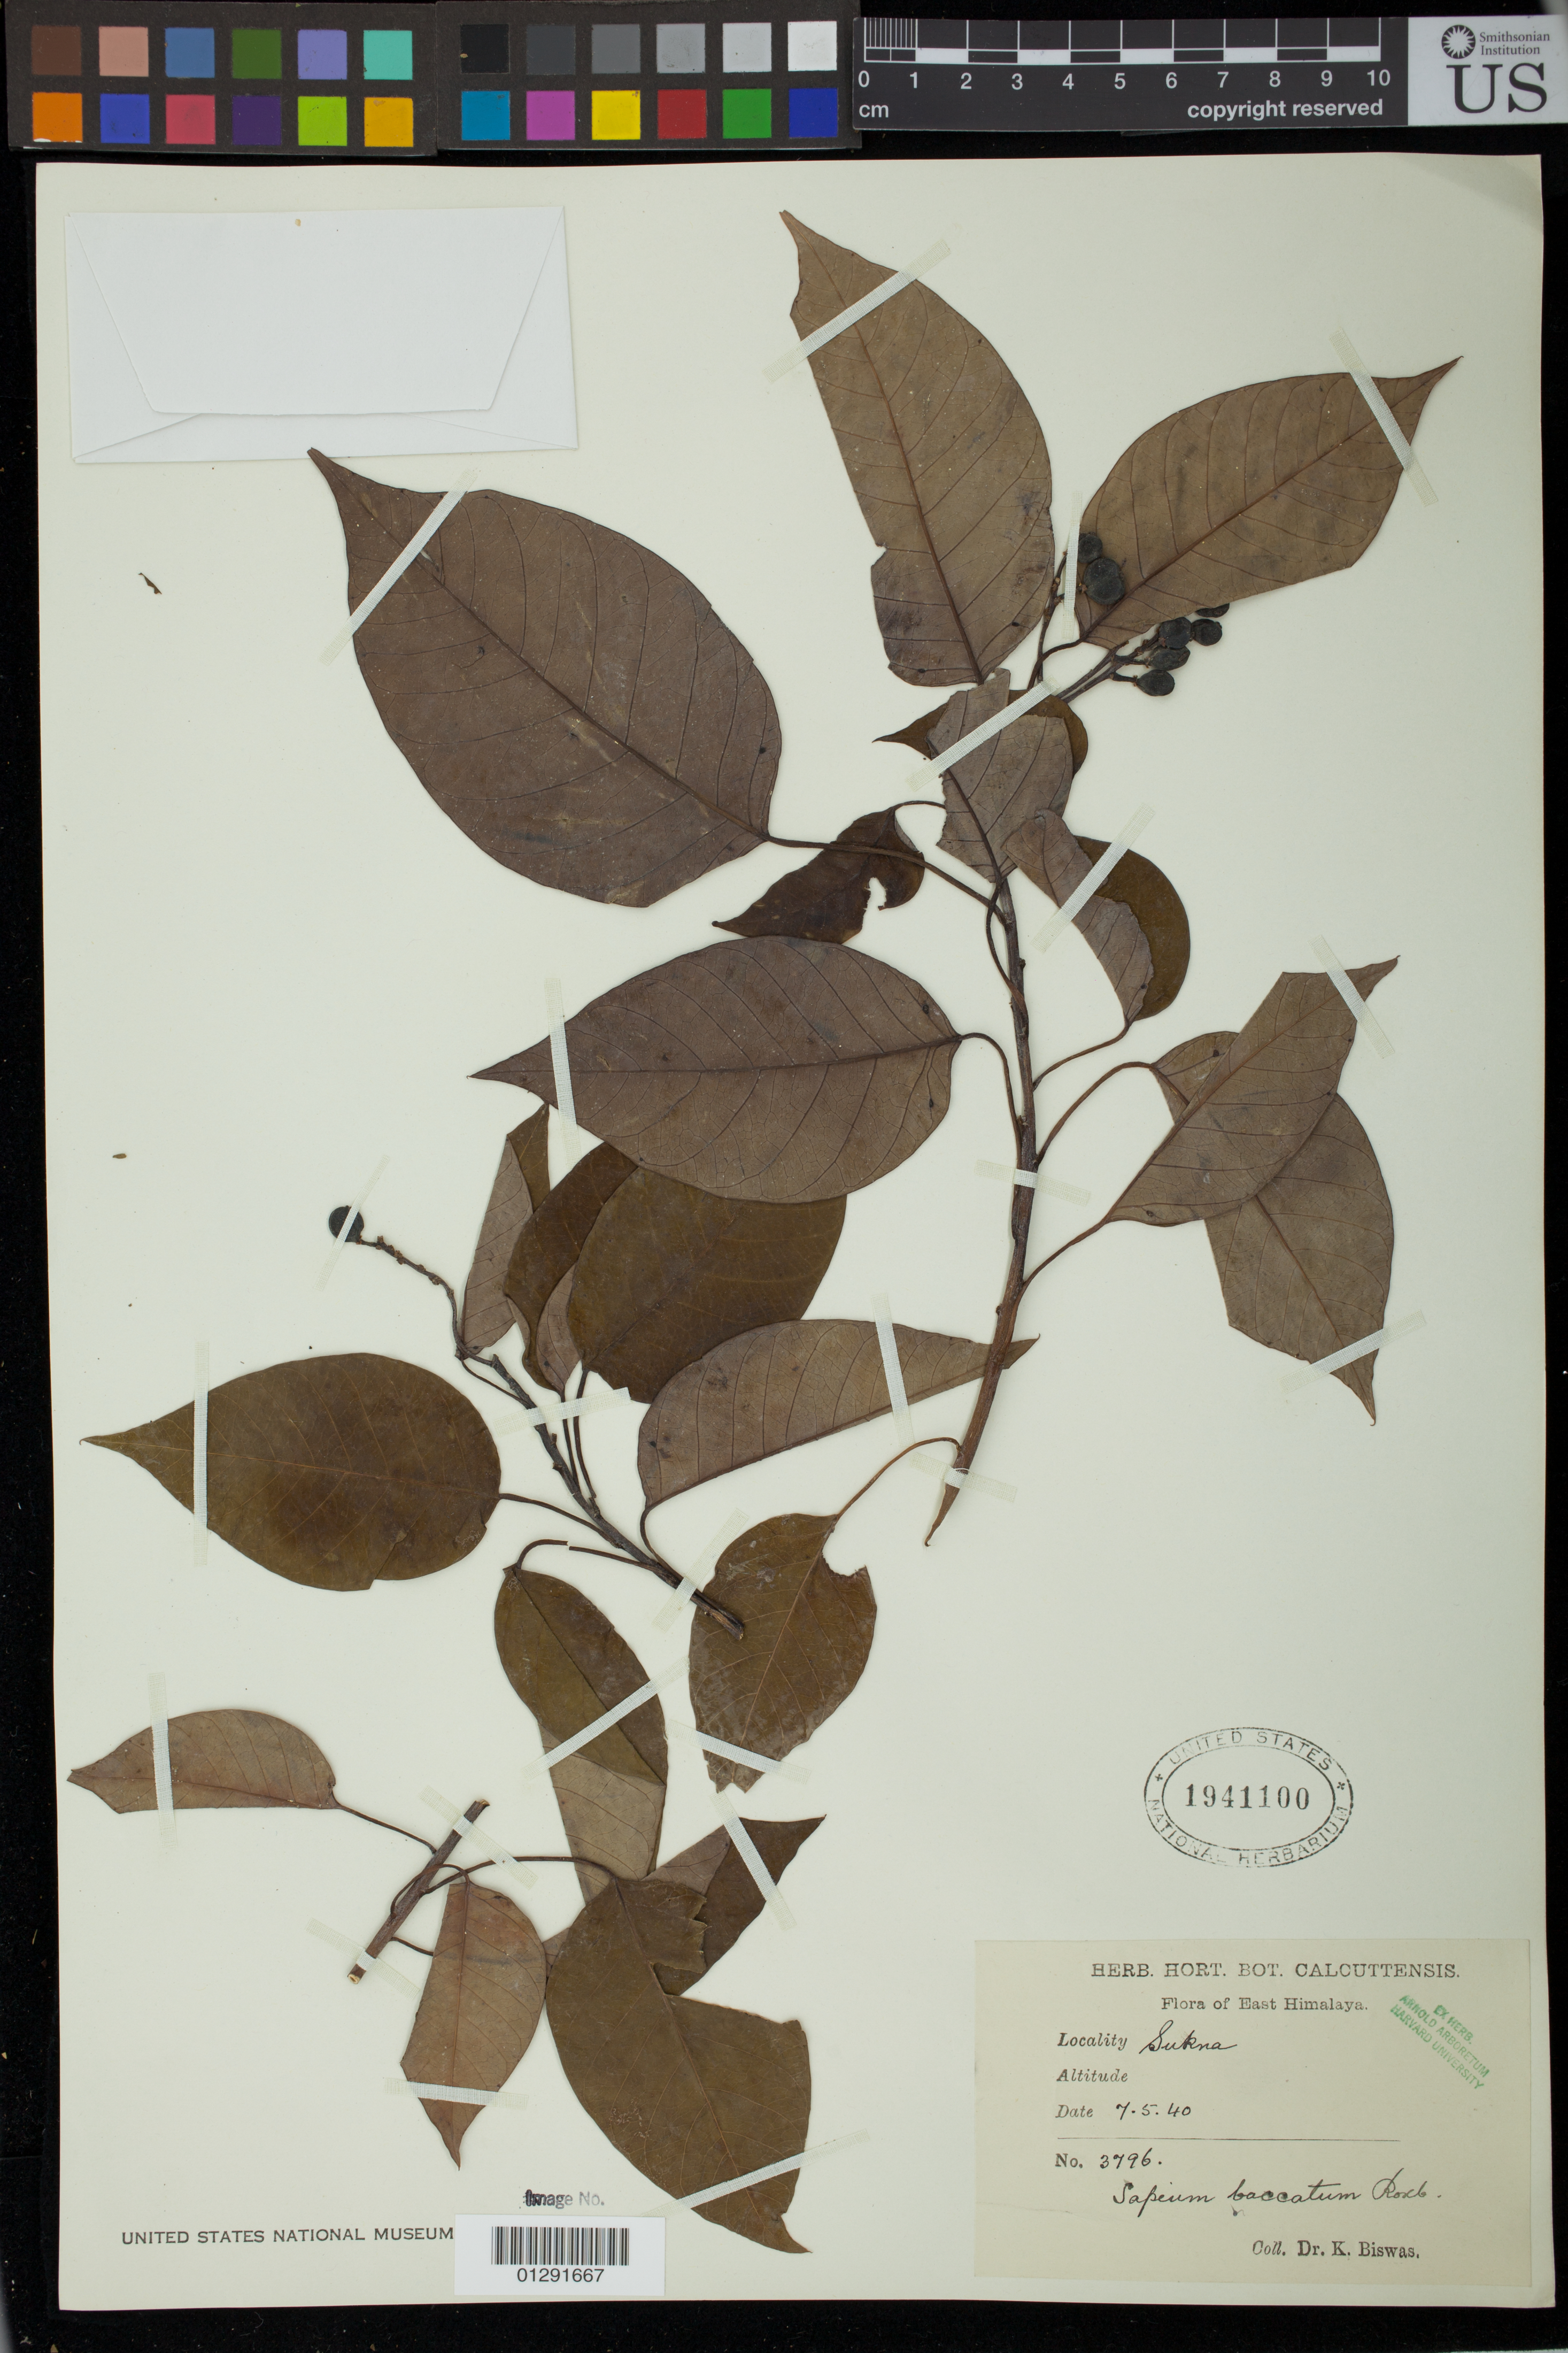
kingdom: Plantae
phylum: Tracheophyta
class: Magnoliopsida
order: Malpighiales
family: Euphorbiaceae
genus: Sapium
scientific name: Sapium baccatum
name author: Roxb.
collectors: K. Biswas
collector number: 3796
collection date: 1940-05-07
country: India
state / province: West Bengal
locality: Sukna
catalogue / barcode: US 1941100